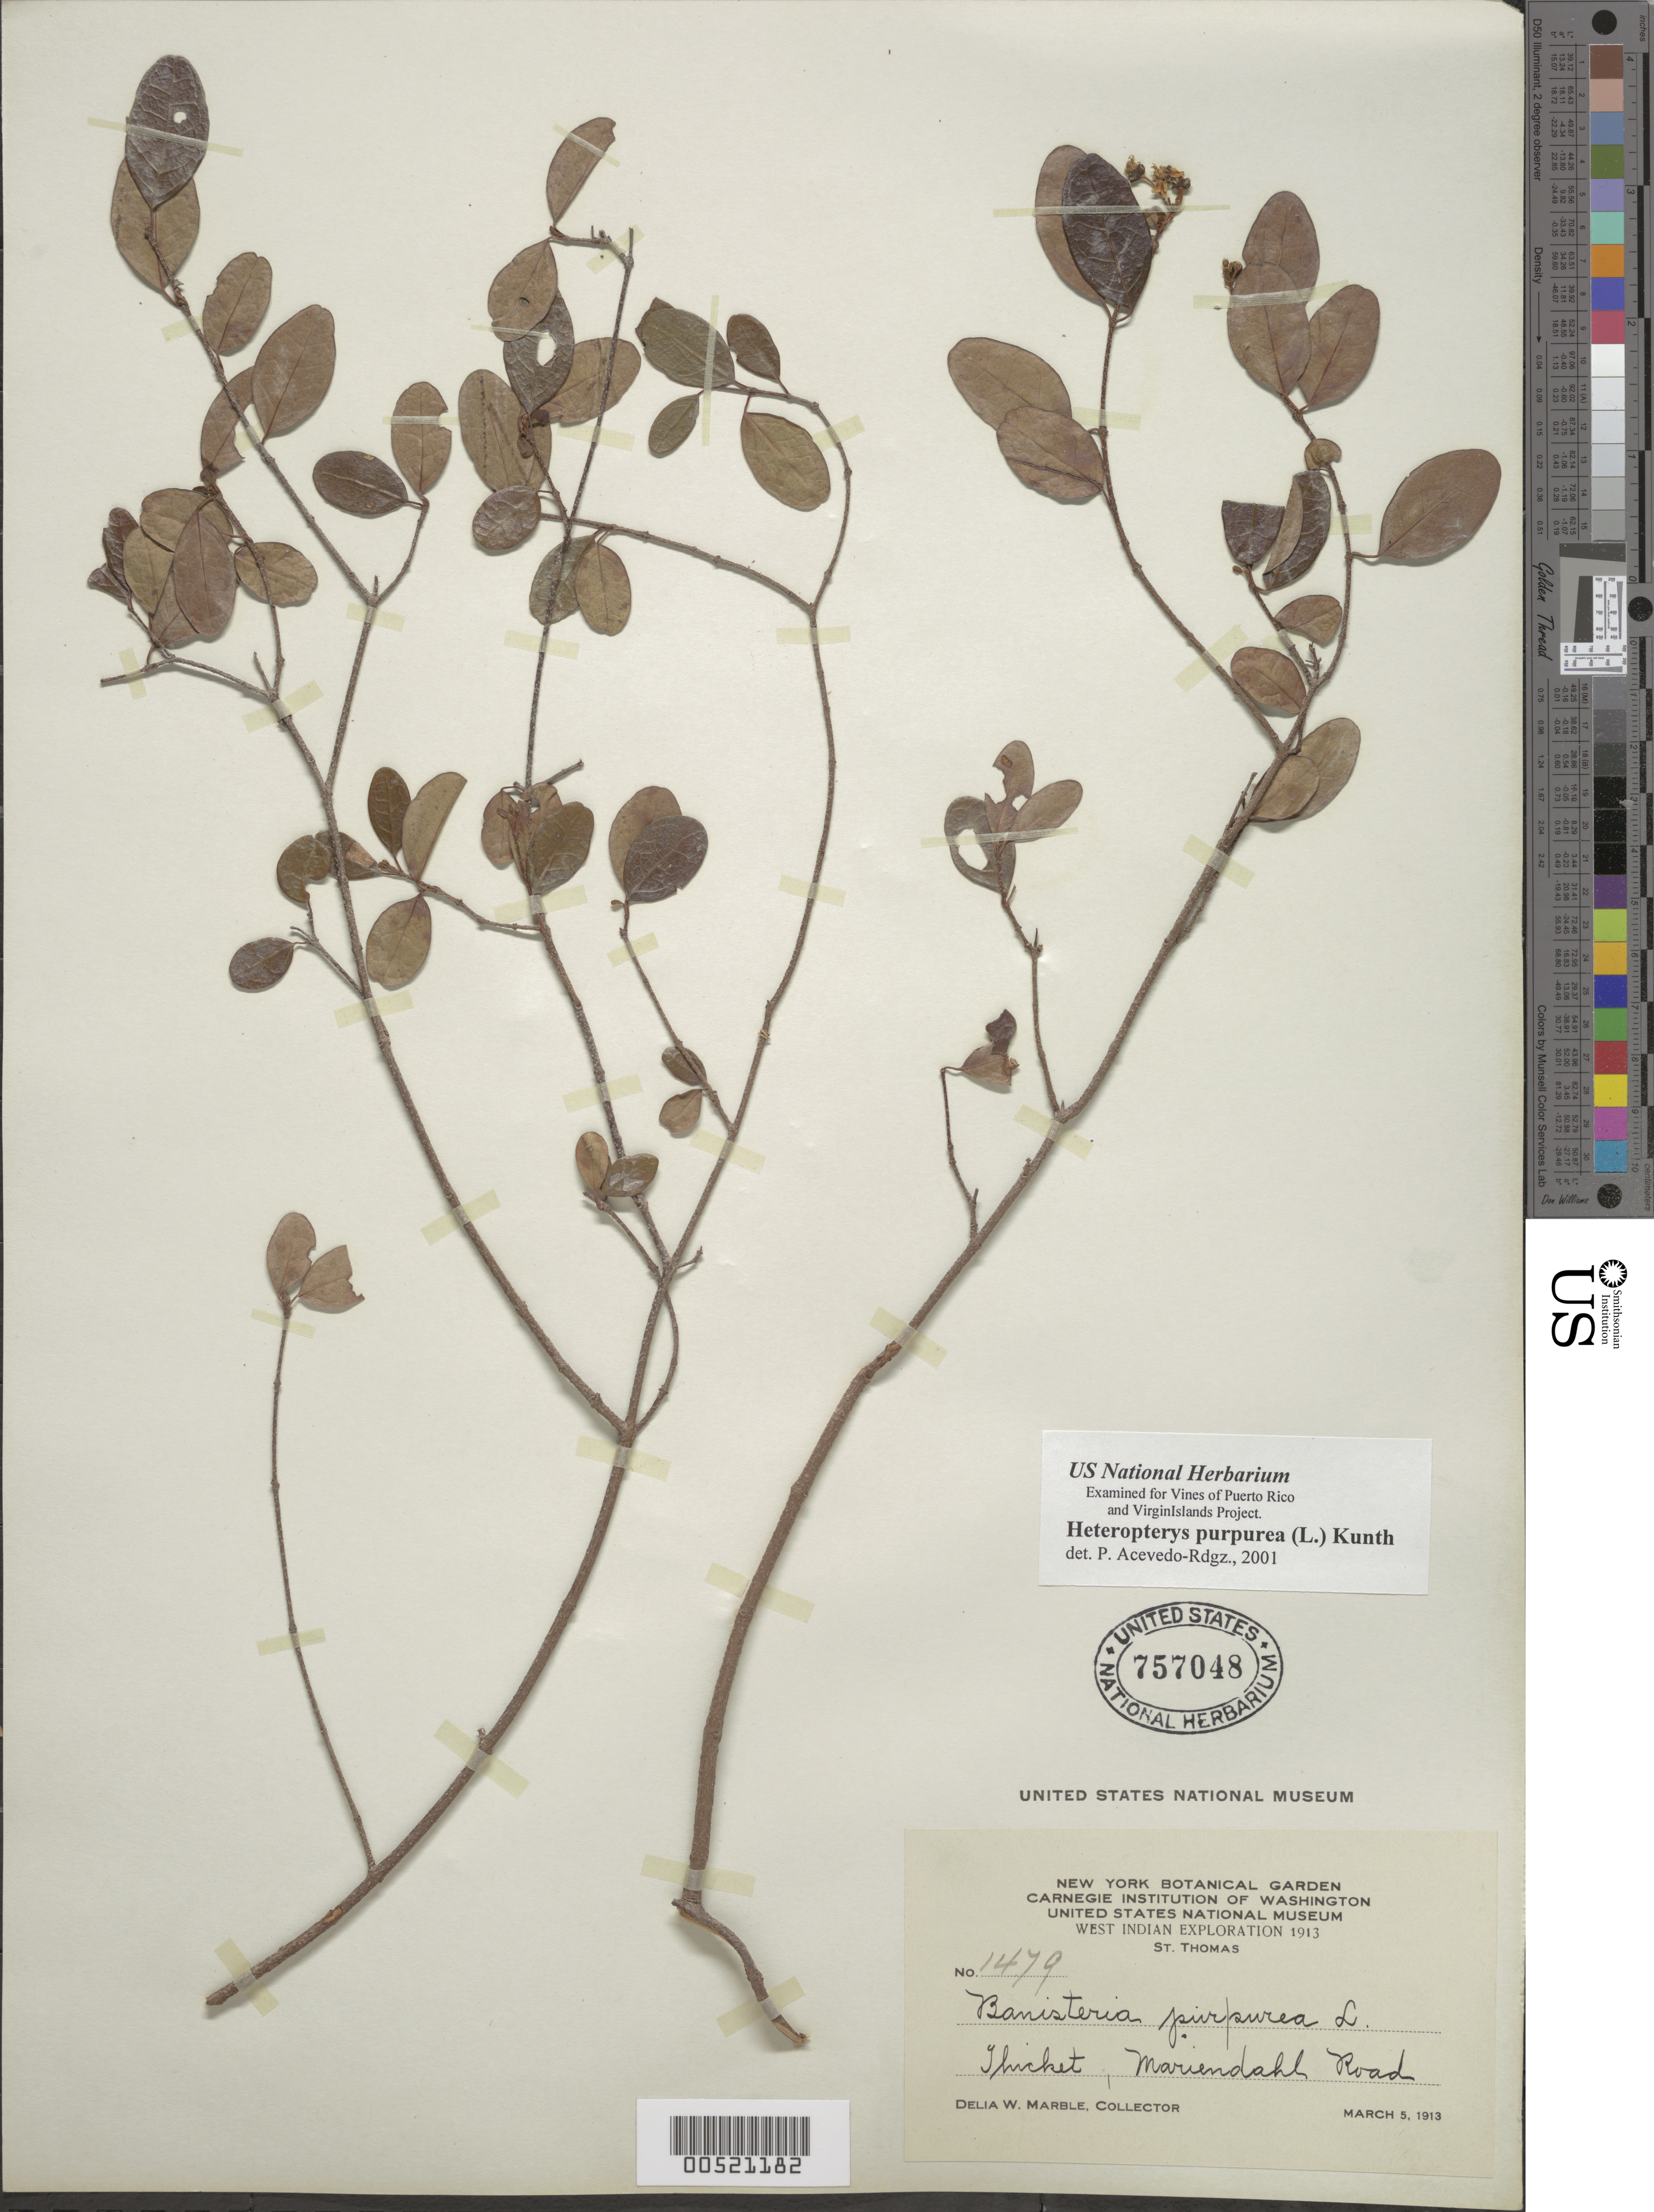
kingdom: Plantae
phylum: Tracheophyta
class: Magnoliopsida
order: Malpighiales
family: Malpighiaceae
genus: Heteropterys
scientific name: Heteropterys purpurea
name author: (L.) Kunth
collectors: N. Britton & J. F. Cowell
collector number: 1479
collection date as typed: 05 Mar 1913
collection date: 1913-03-05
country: Puerto Rico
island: Greater Antilles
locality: Camuy to Quebradillas. Coastal limestone hills.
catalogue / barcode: US 757048